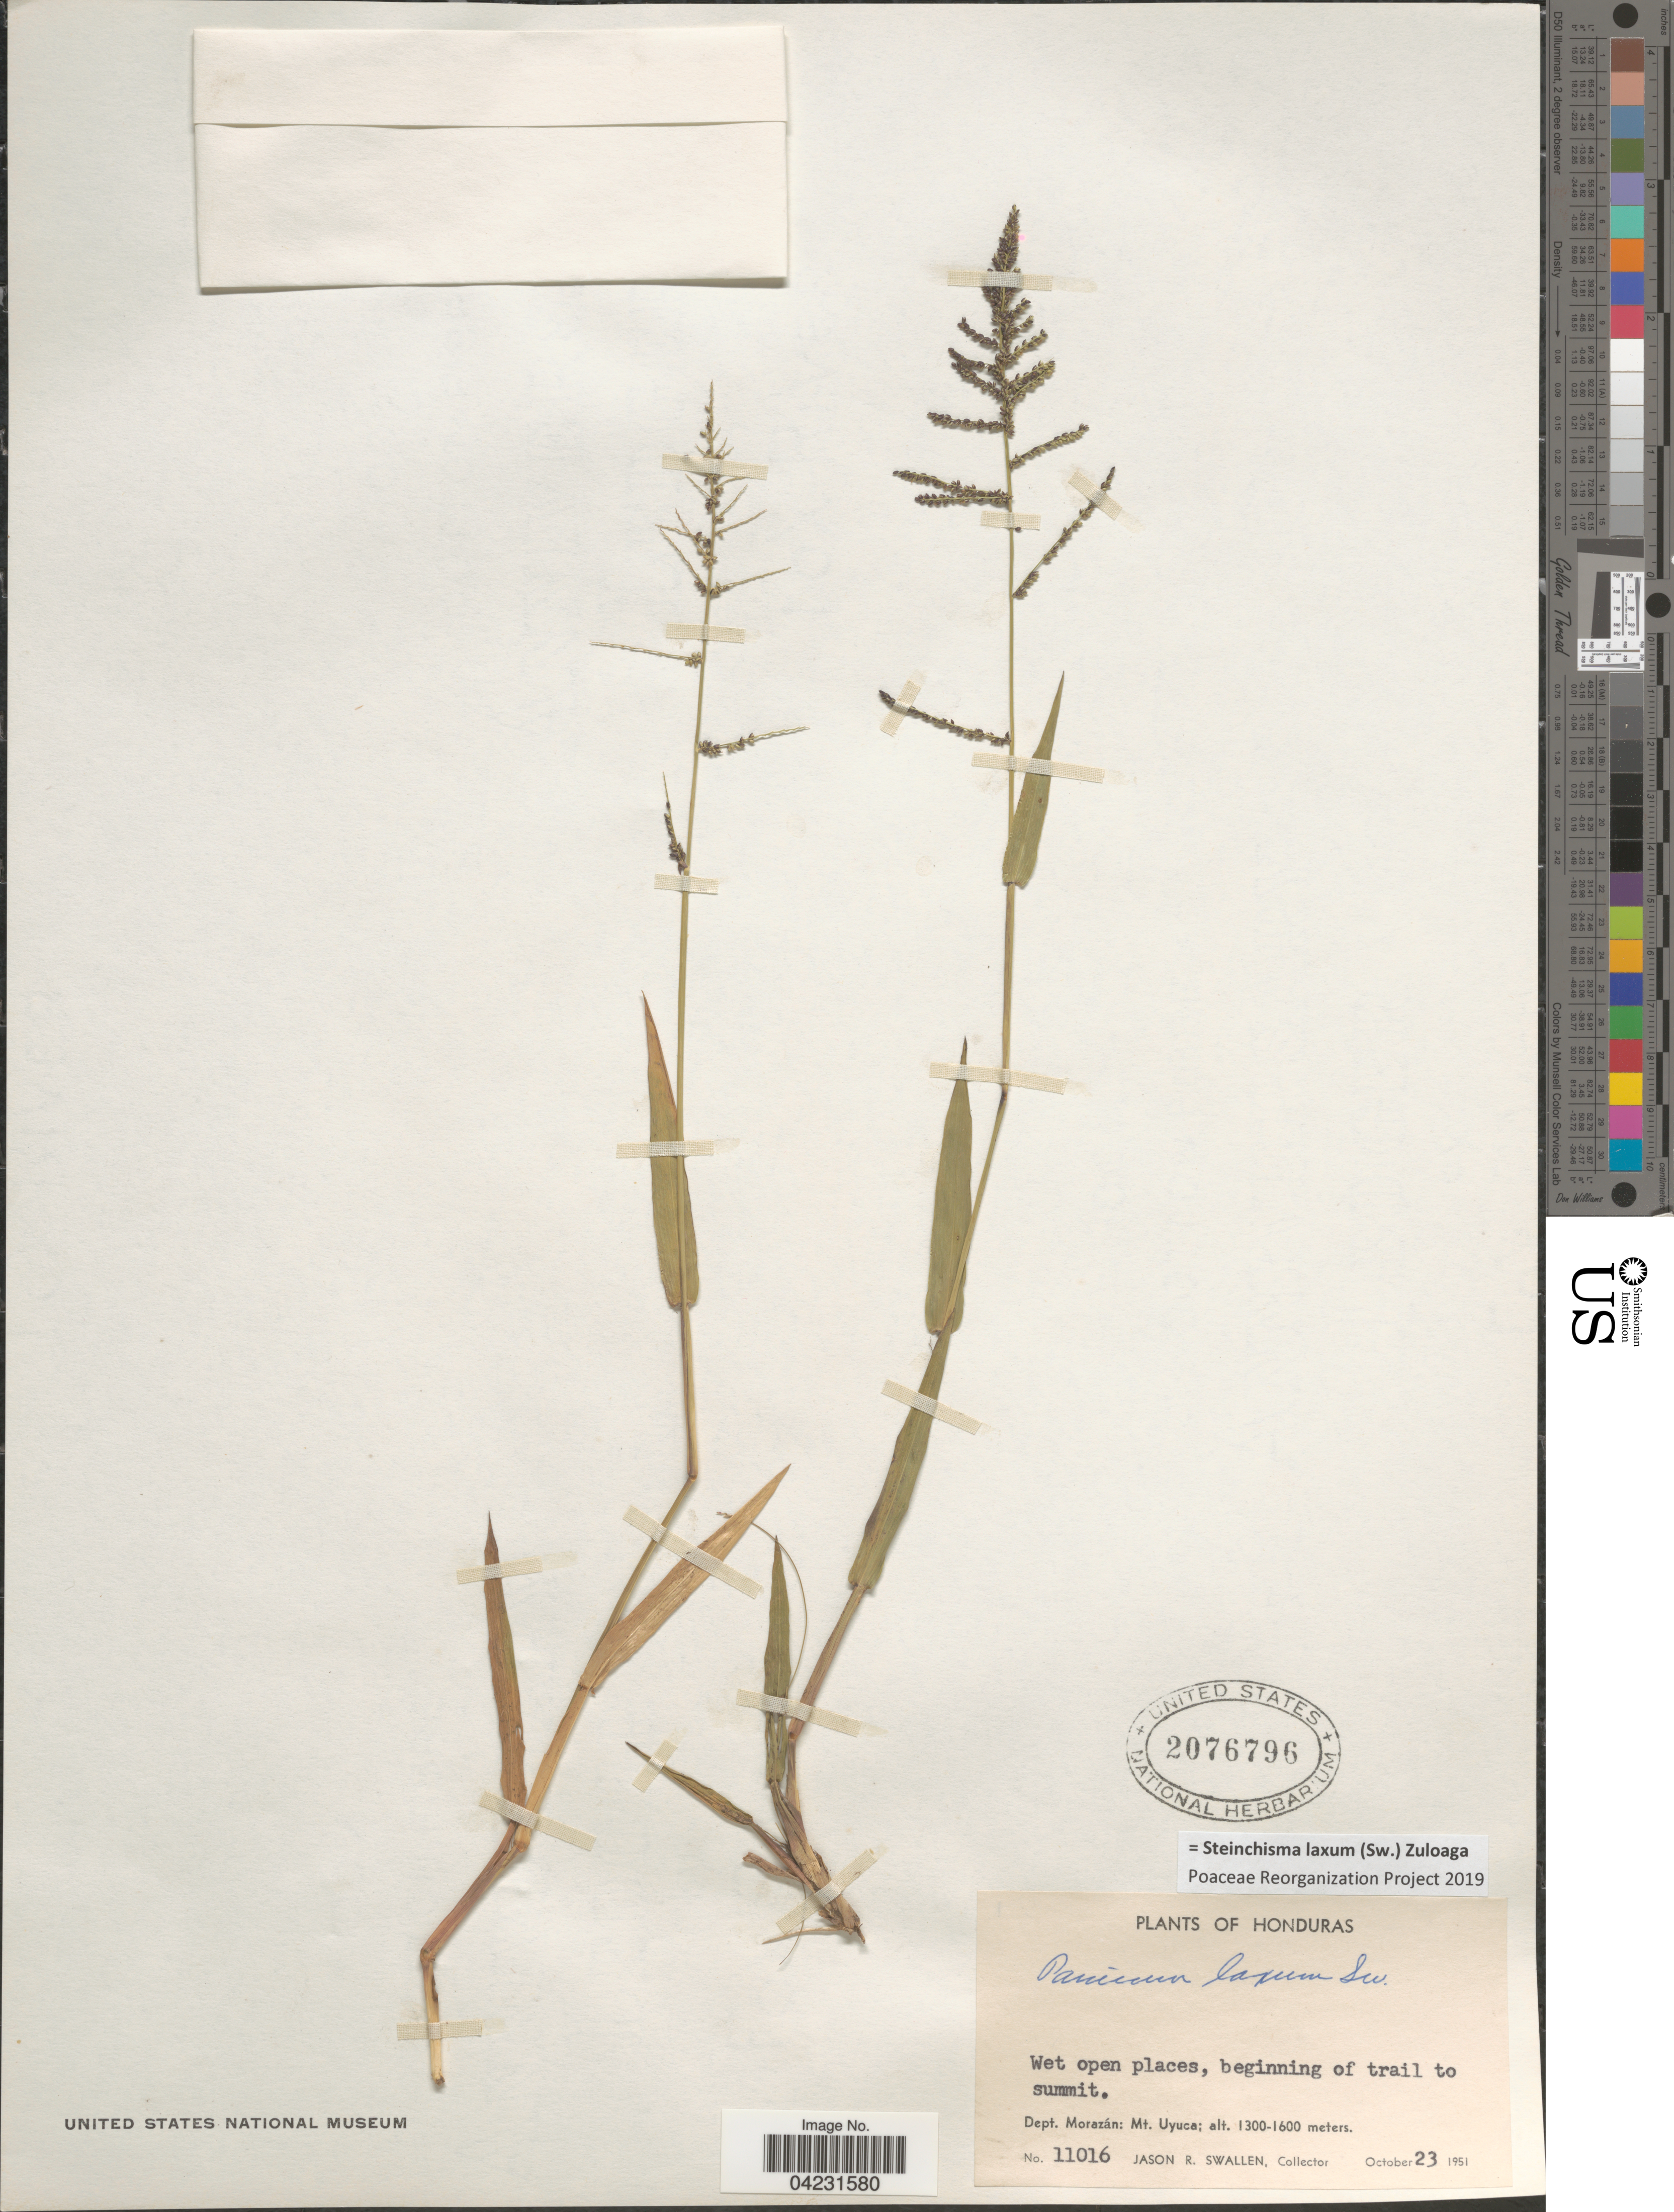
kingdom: Plantae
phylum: Tracheophyta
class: Liliopsida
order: Poales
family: Poaceae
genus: Steinchisma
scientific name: Steinchisma laxum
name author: (Sw.) Zuloaga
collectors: J. R. Swallen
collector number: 11016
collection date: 1951-10-23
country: Honduras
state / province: Fco. Morazán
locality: Wet open places, beginning of trail to summit. Dept. Morazán: Mt. Uyuca.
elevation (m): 1300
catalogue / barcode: US 2076796